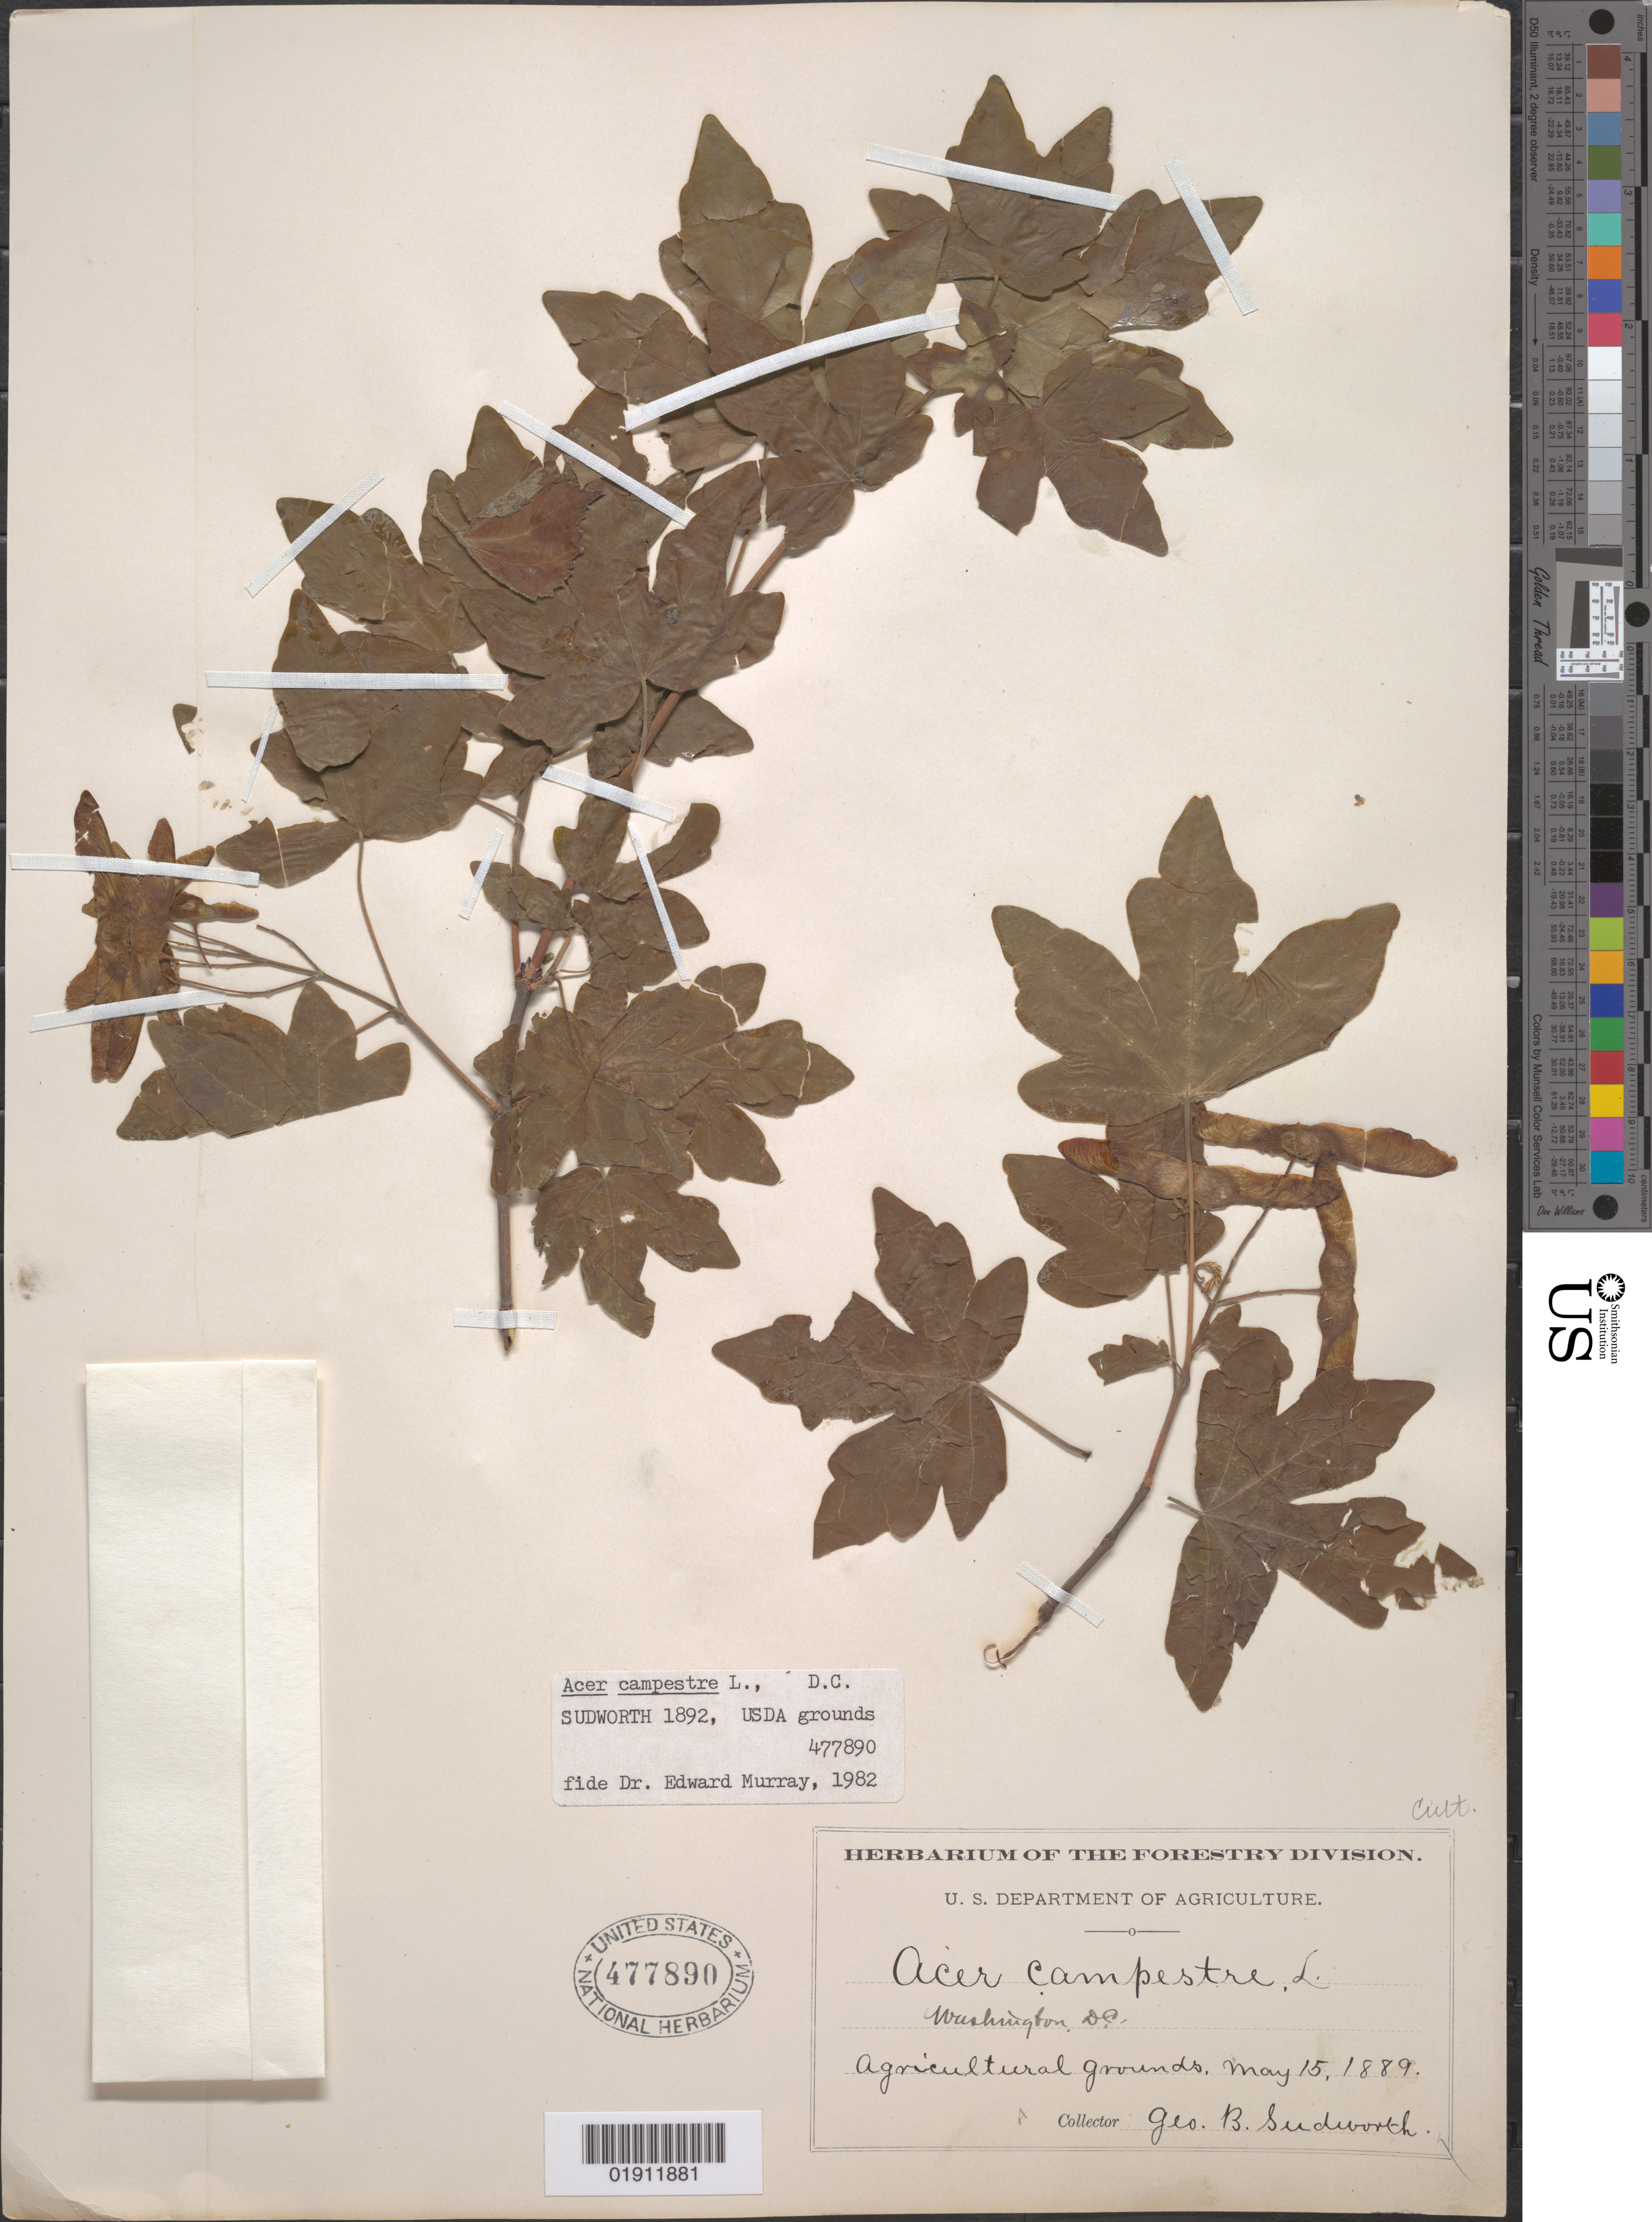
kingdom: Plantae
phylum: Tracheophyta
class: Magnoliopsida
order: Sapindales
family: Sapindaceae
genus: Acer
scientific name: Acer campestre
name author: L.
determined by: Murray, Edward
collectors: G. B. Sudworth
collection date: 1889-05-15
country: United States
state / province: District of Columbia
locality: USDA Agricultural Grounds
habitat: Cultivated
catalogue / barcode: US 477890